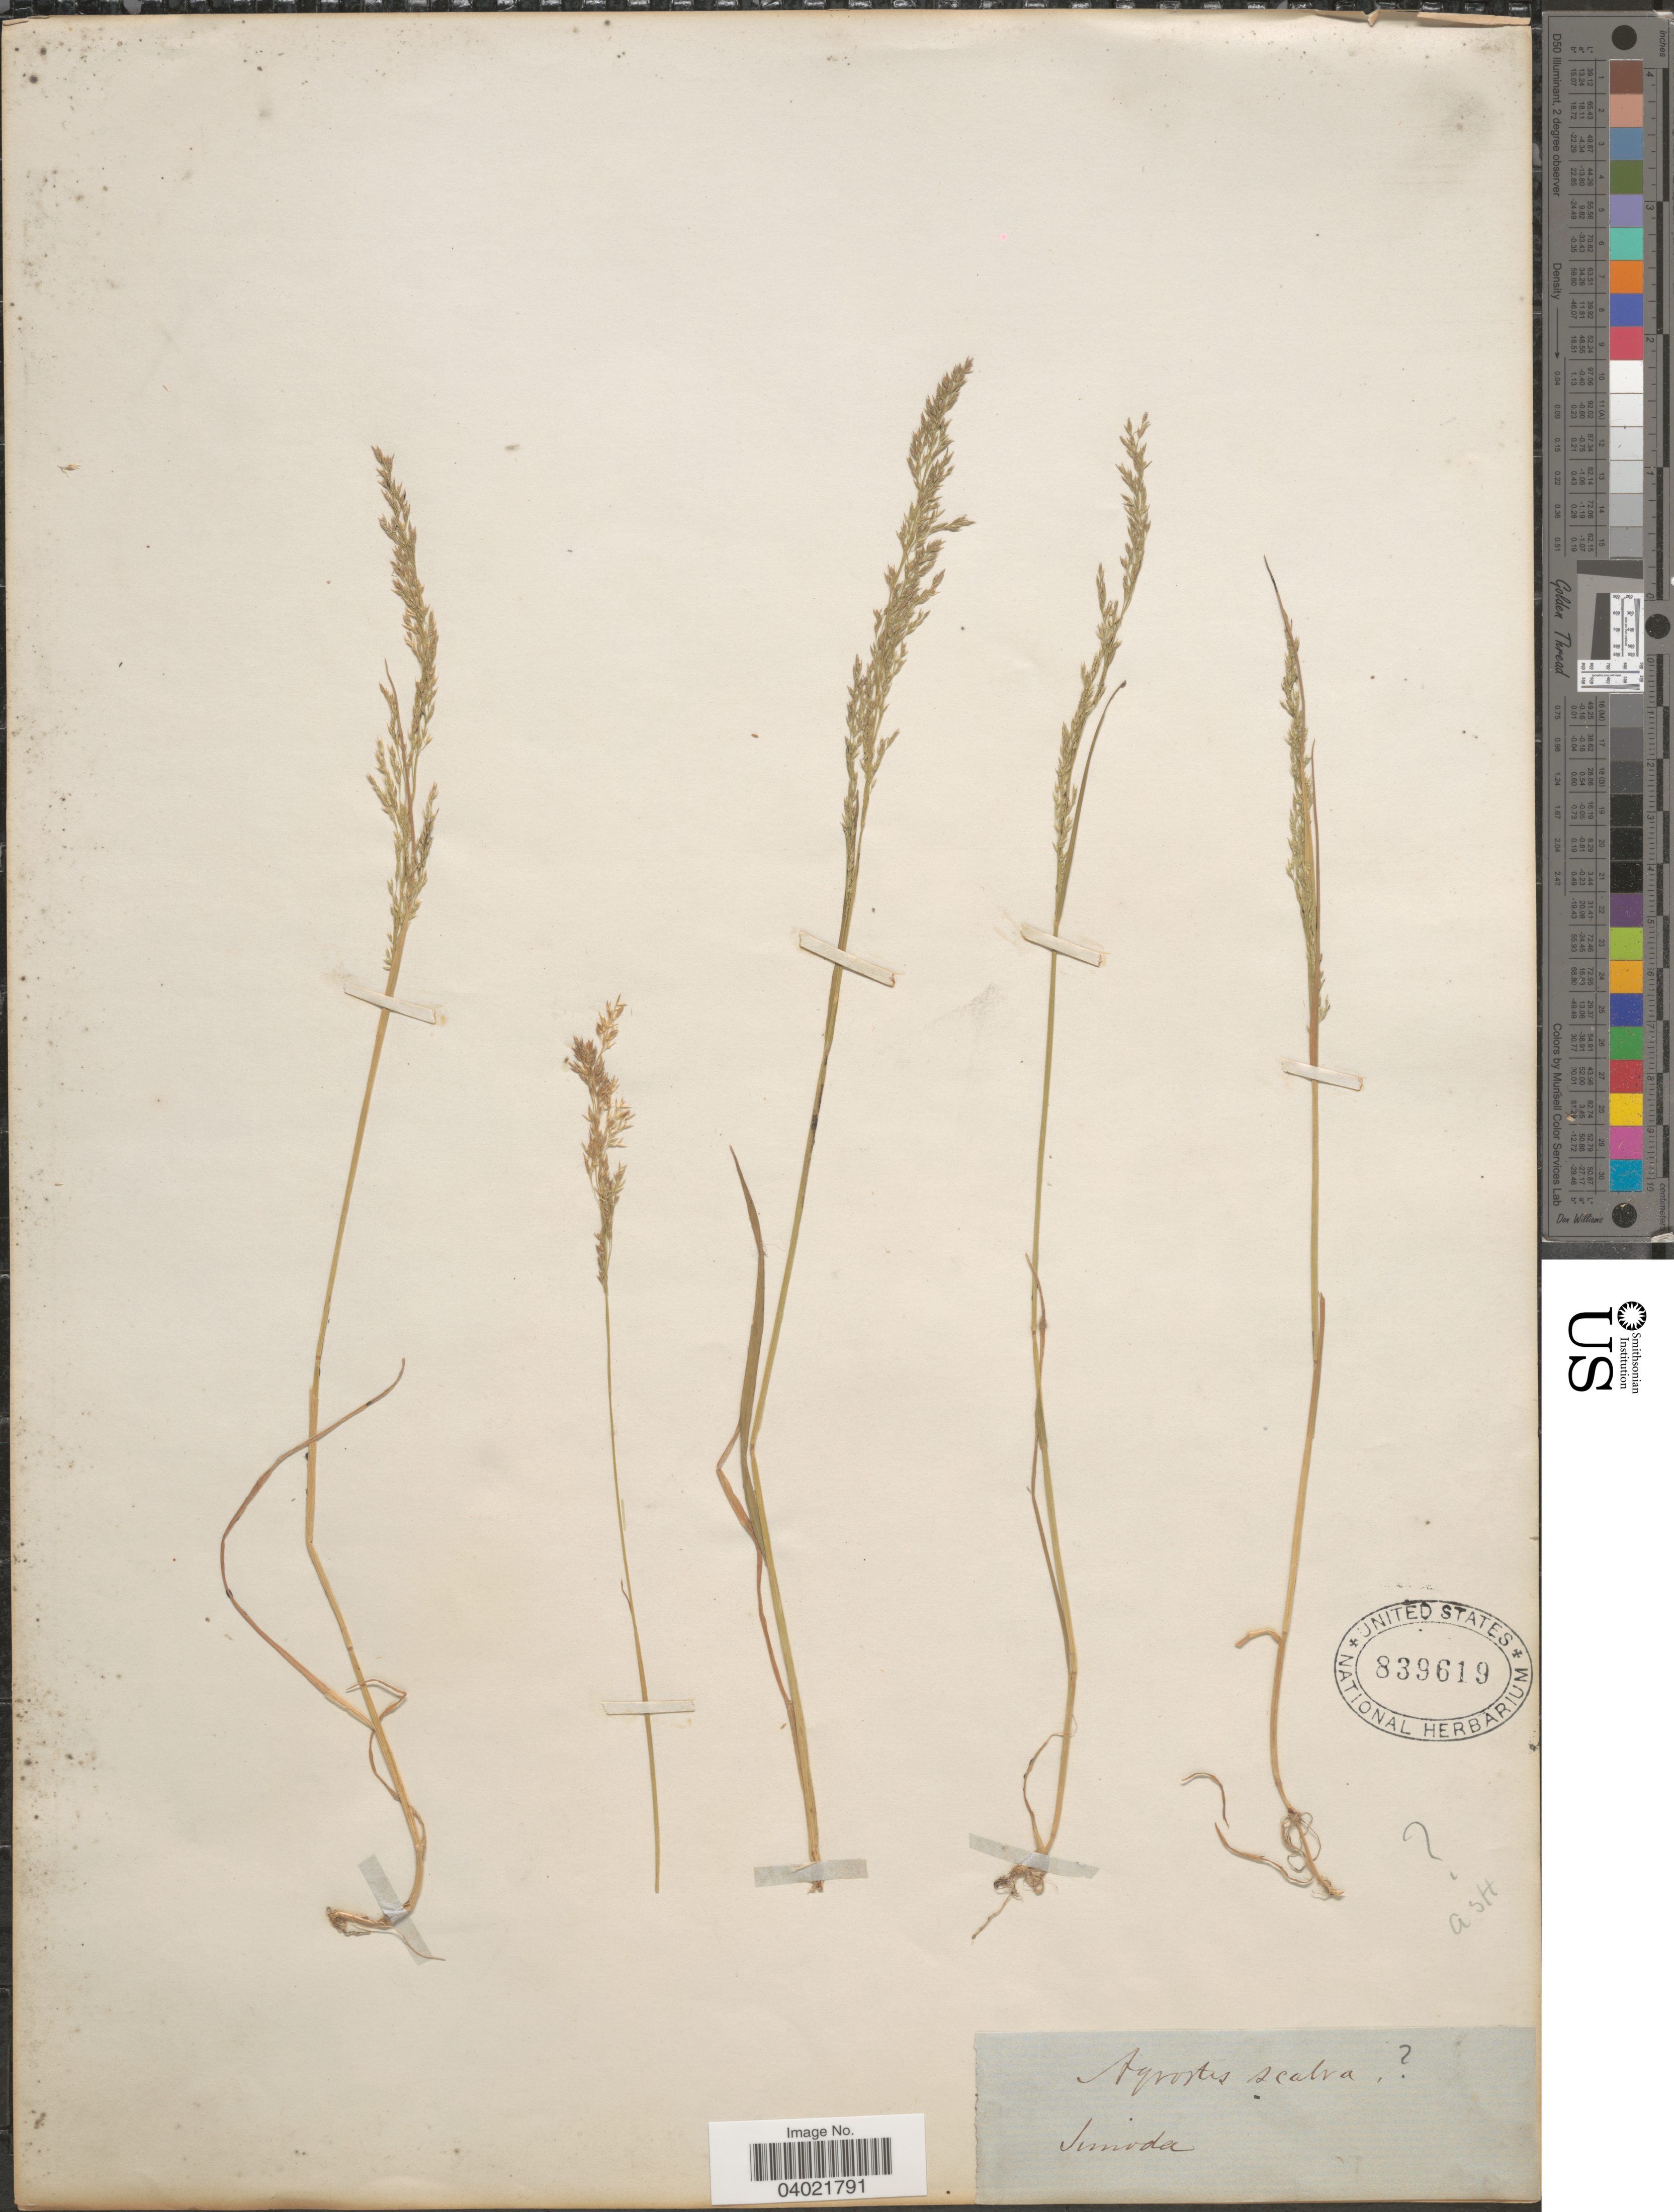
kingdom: Plantae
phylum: Tracheophyta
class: Liliopsida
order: Poales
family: Poaceae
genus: Agrostis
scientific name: Agrostis scabra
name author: Willd.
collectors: Simoda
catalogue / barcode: US 839619